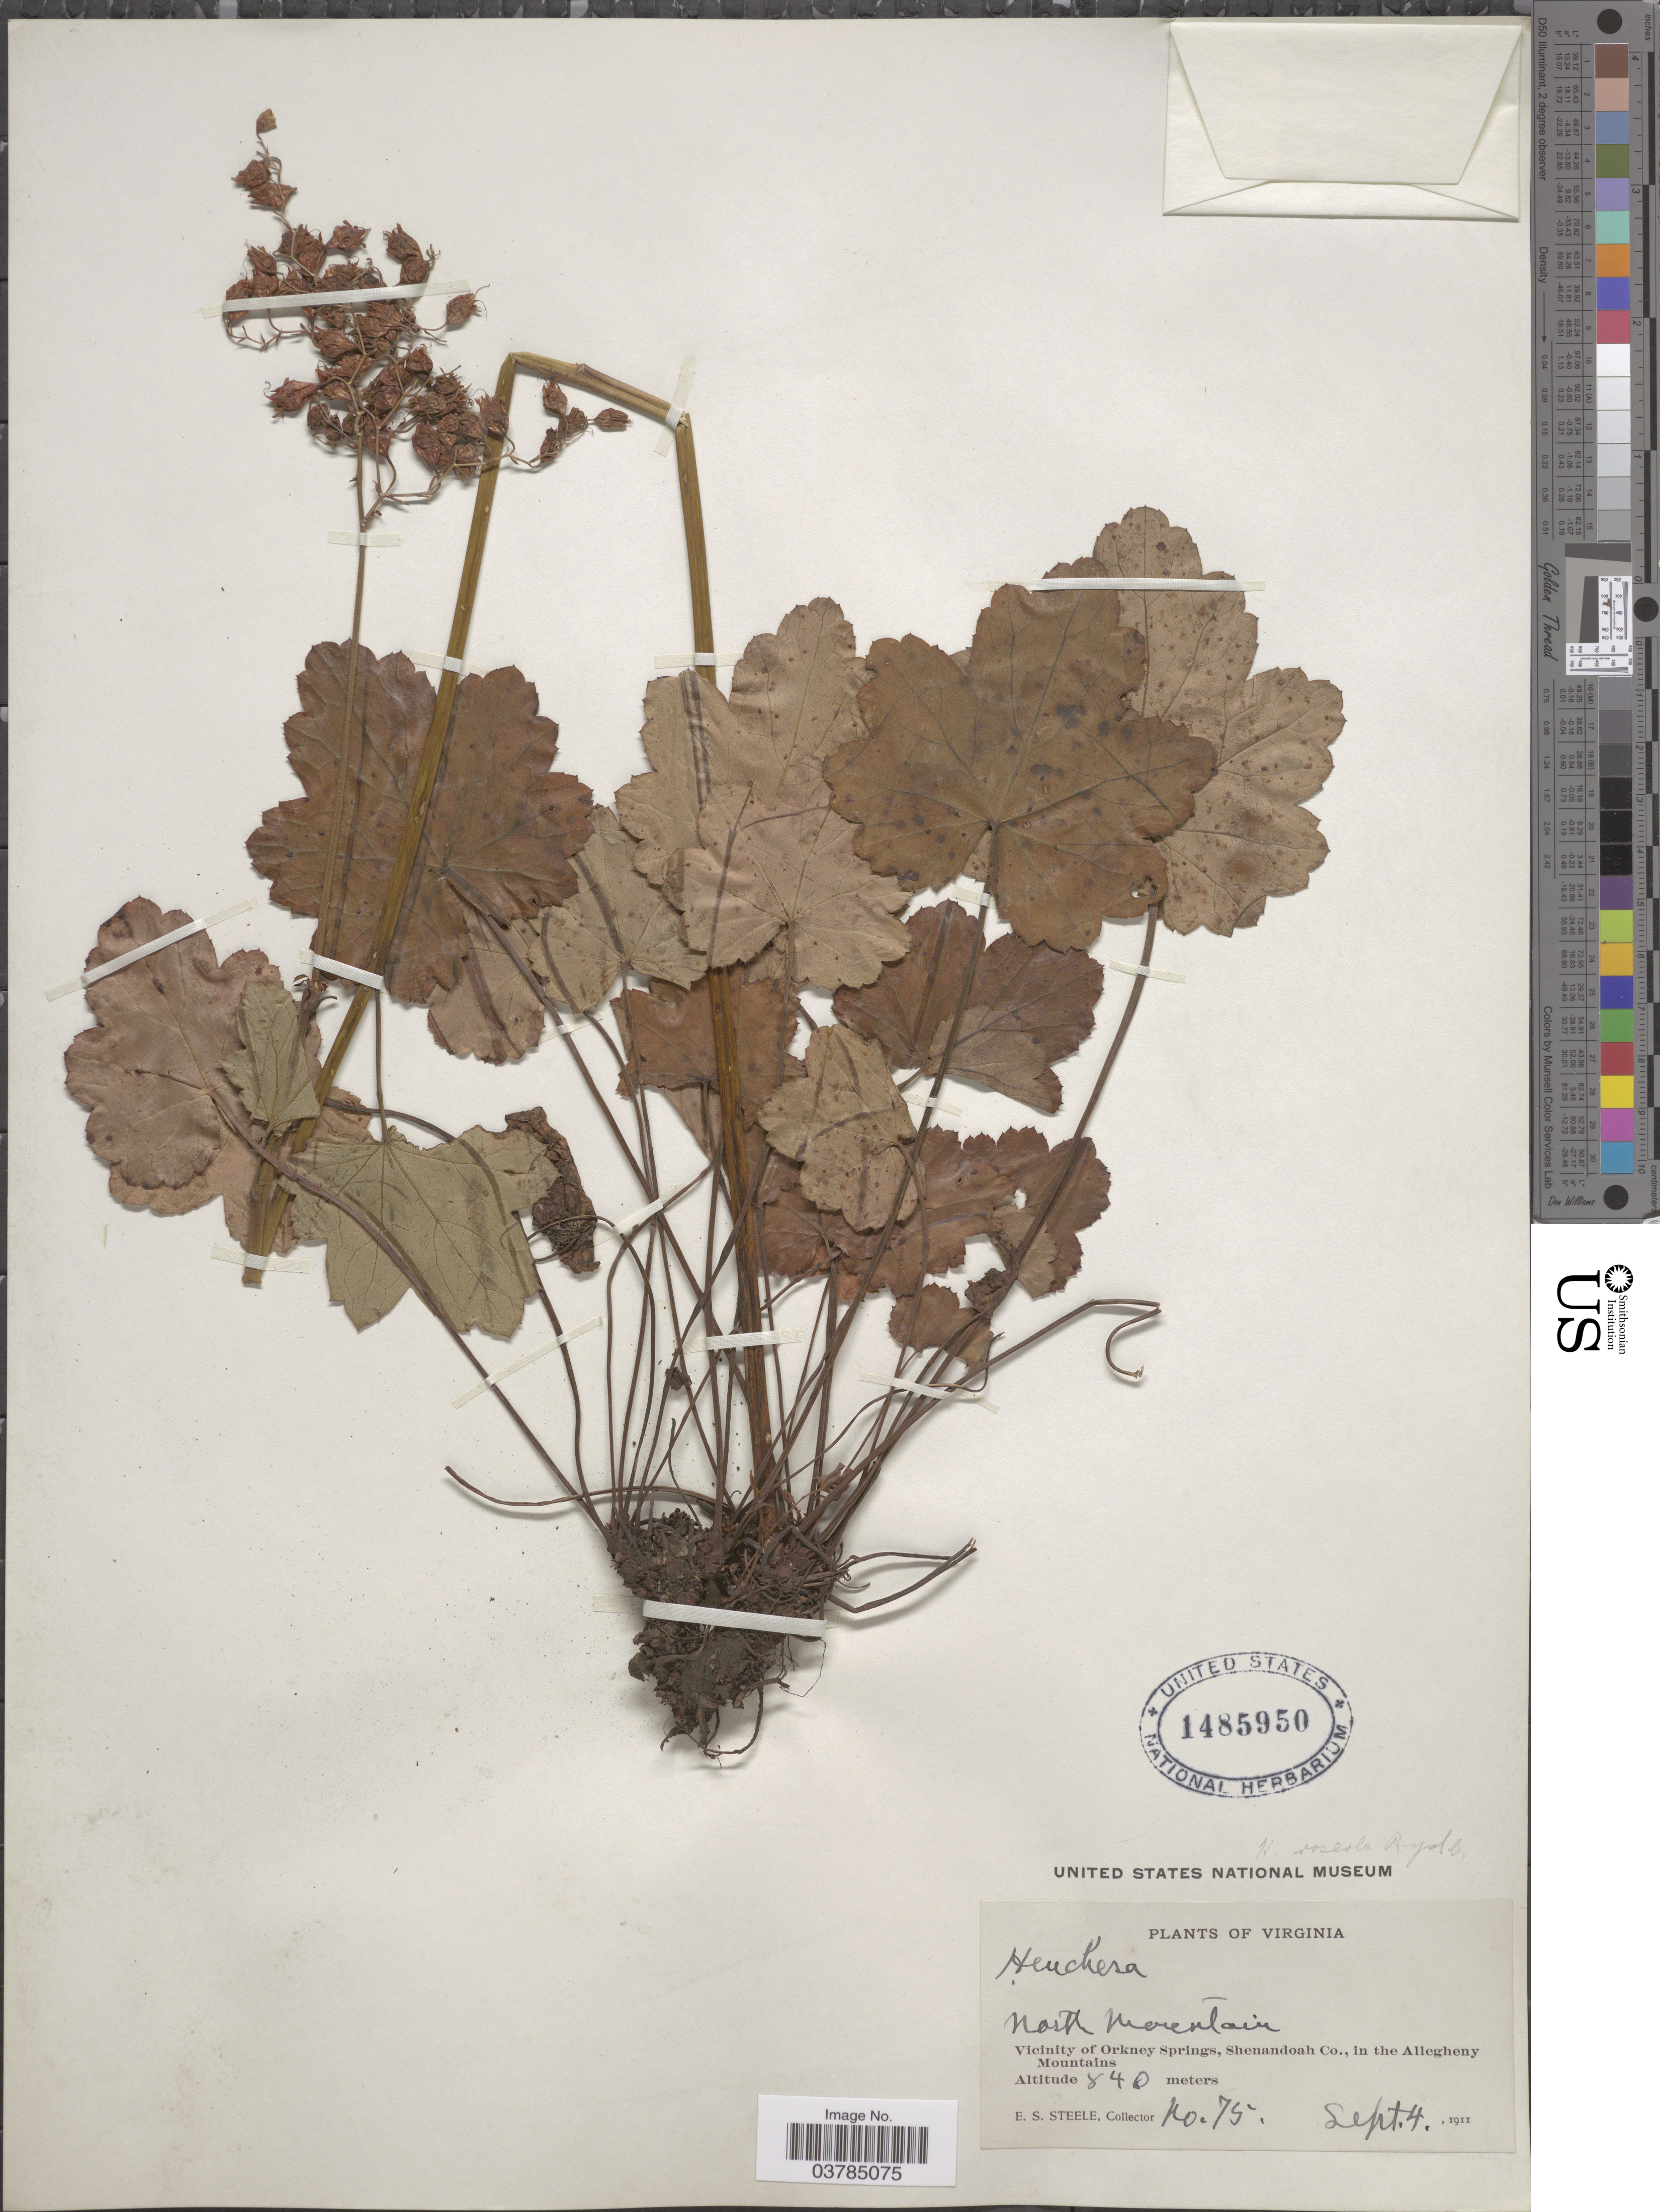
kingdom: Plantae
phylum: Tracheophyta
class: Magnoliopsida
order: Saxifragales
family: Saxifragaceae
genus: Heuchera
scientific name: Heuchera roseola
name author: Rydb.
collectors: E. Steele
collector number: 75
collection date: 1911-09-04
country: United States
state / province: Virginia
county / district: Shenandoah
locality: North Mountain. Vicinity of Orkney Springs, Shenandoah Co., in the Allegheny Mountains.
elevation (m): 840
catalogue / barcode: US 1485950